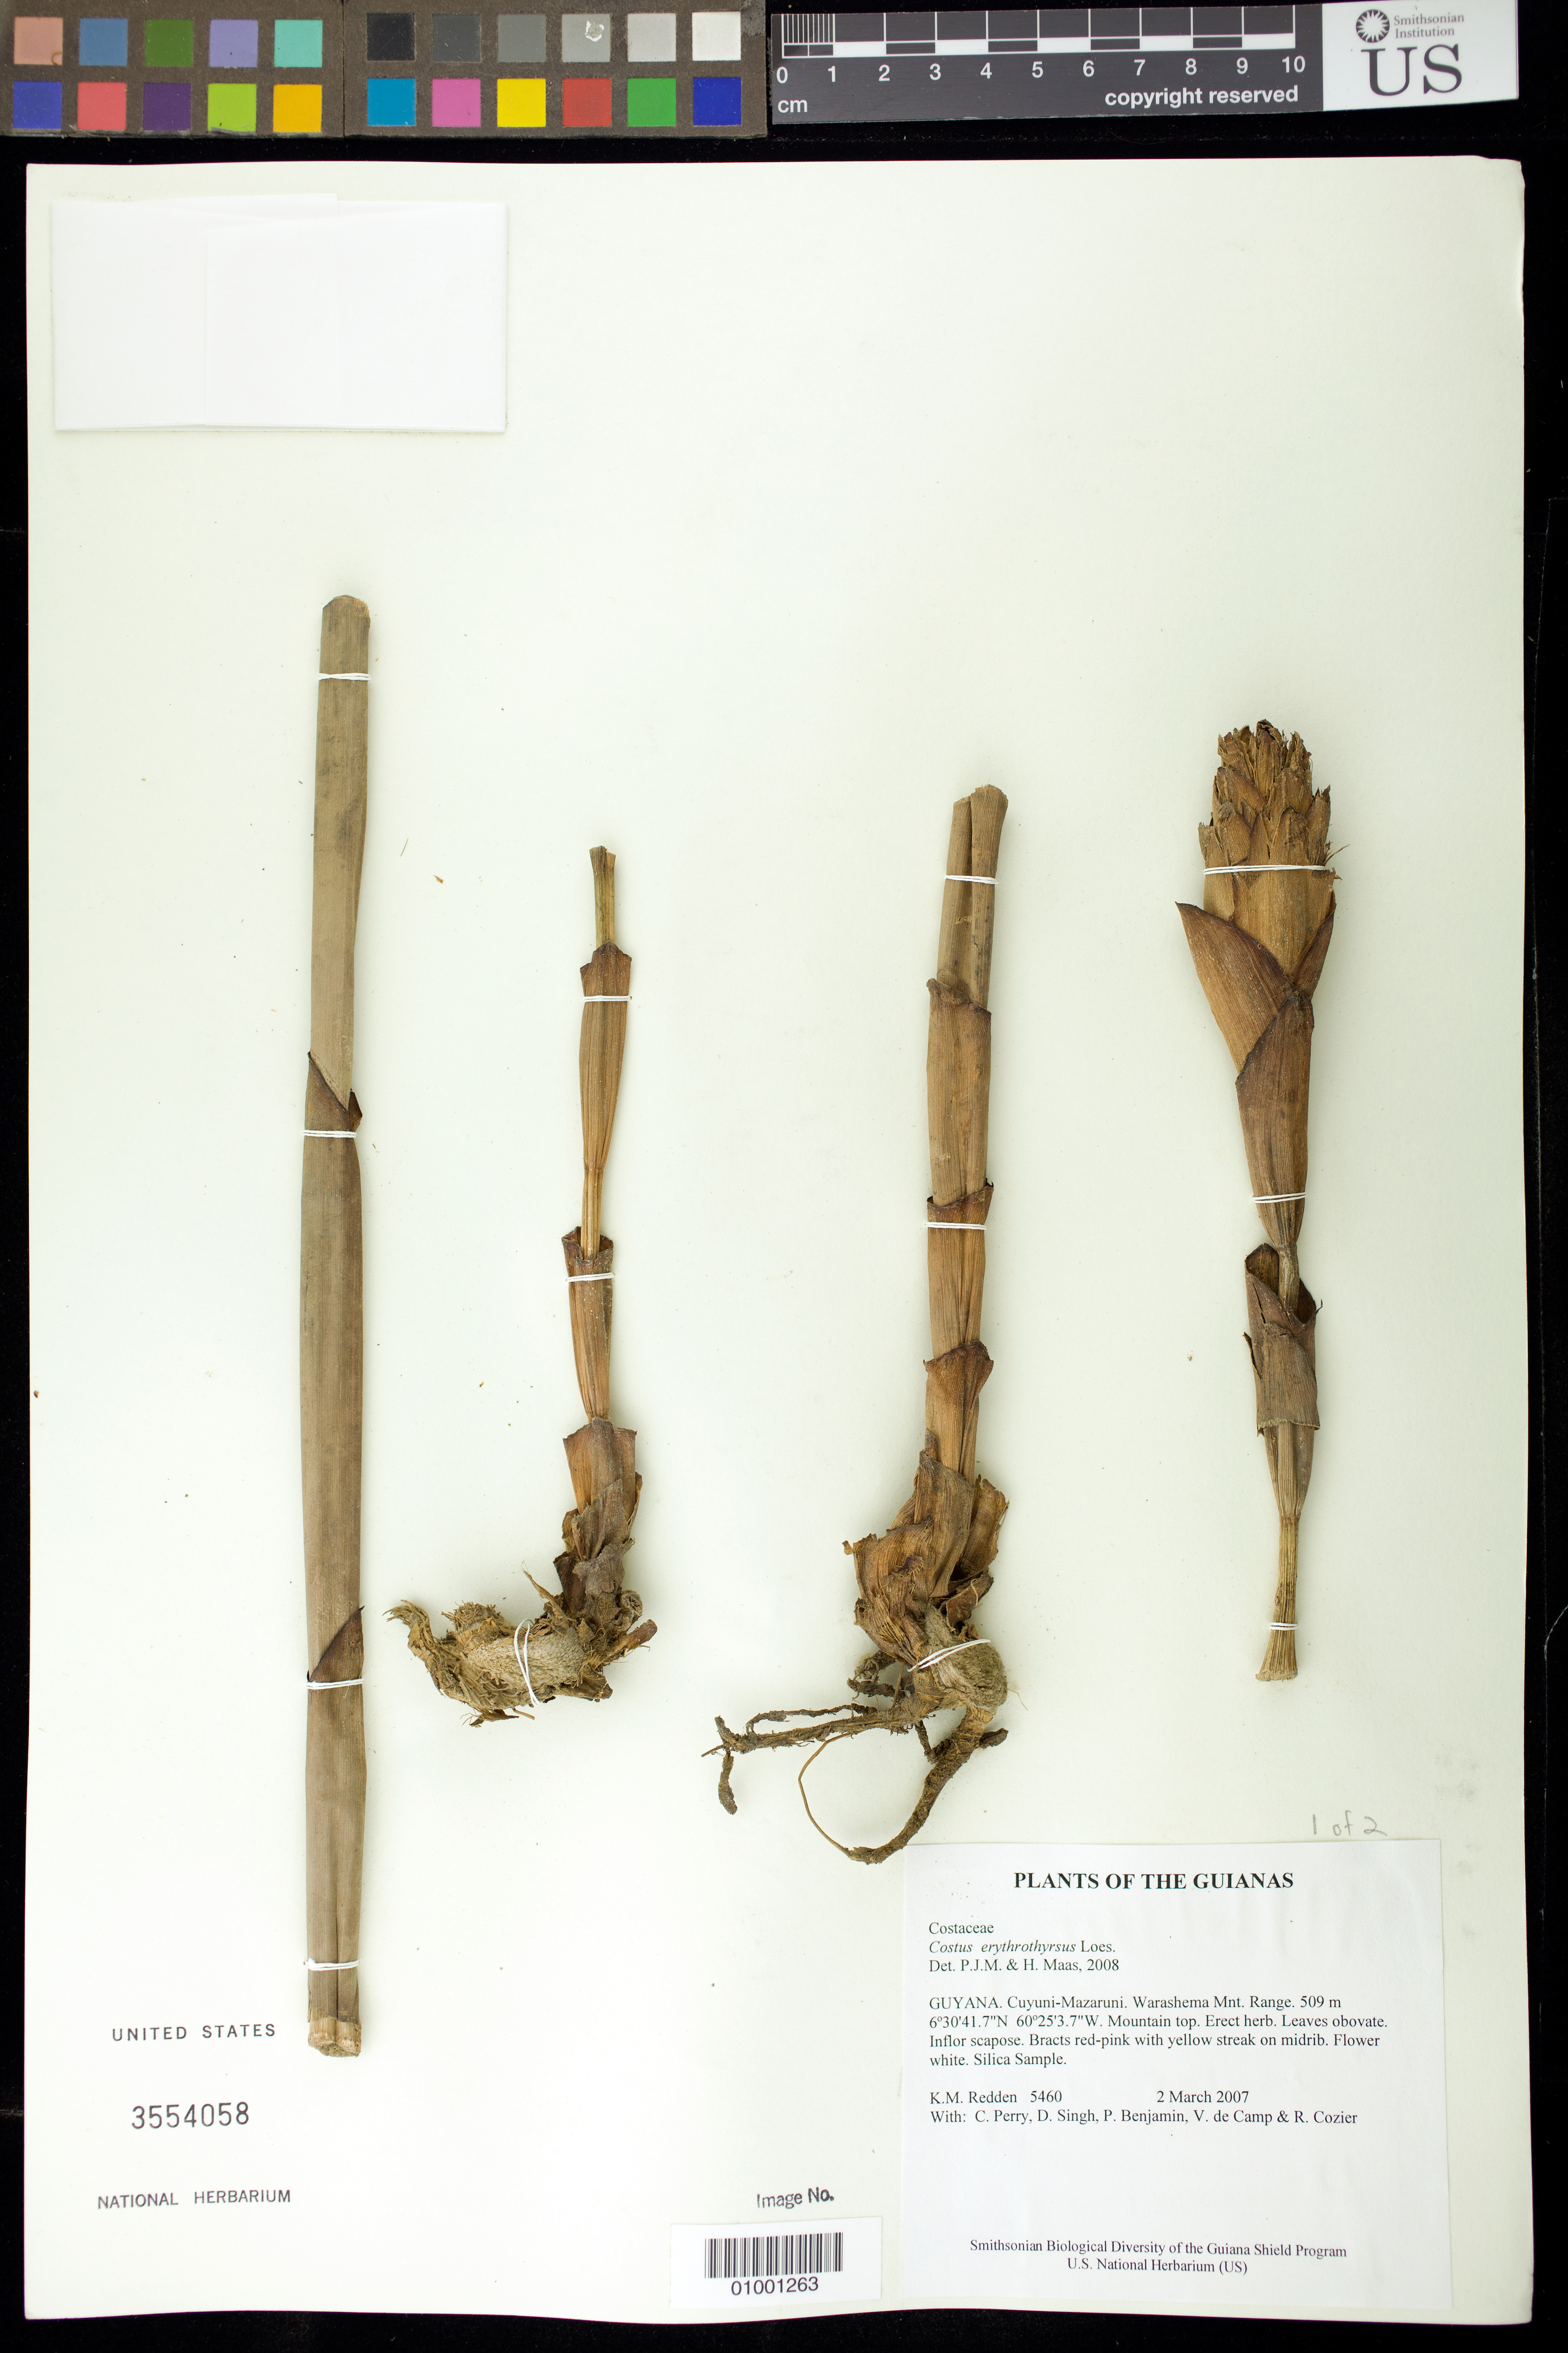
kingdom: Plantae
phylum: Tracheophyta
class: Liliopsida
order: Zingiberales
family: Costaceae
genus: Costus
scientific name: Costus erythrothyrsus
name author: Loes.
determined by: Maas, Paul J.; Maas, H.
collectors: K. M. Redden, C. Perry, D. Singh, P. Benjamin, V. De Camp & R. Cozier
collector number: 5460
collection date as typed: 2 March 2007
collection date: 2007-03-02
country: Guyana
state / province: Cuyuni-Mazaruni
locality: Warashema Mnt. Range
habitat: Mountain top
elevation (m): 509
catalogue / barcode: US 3554058